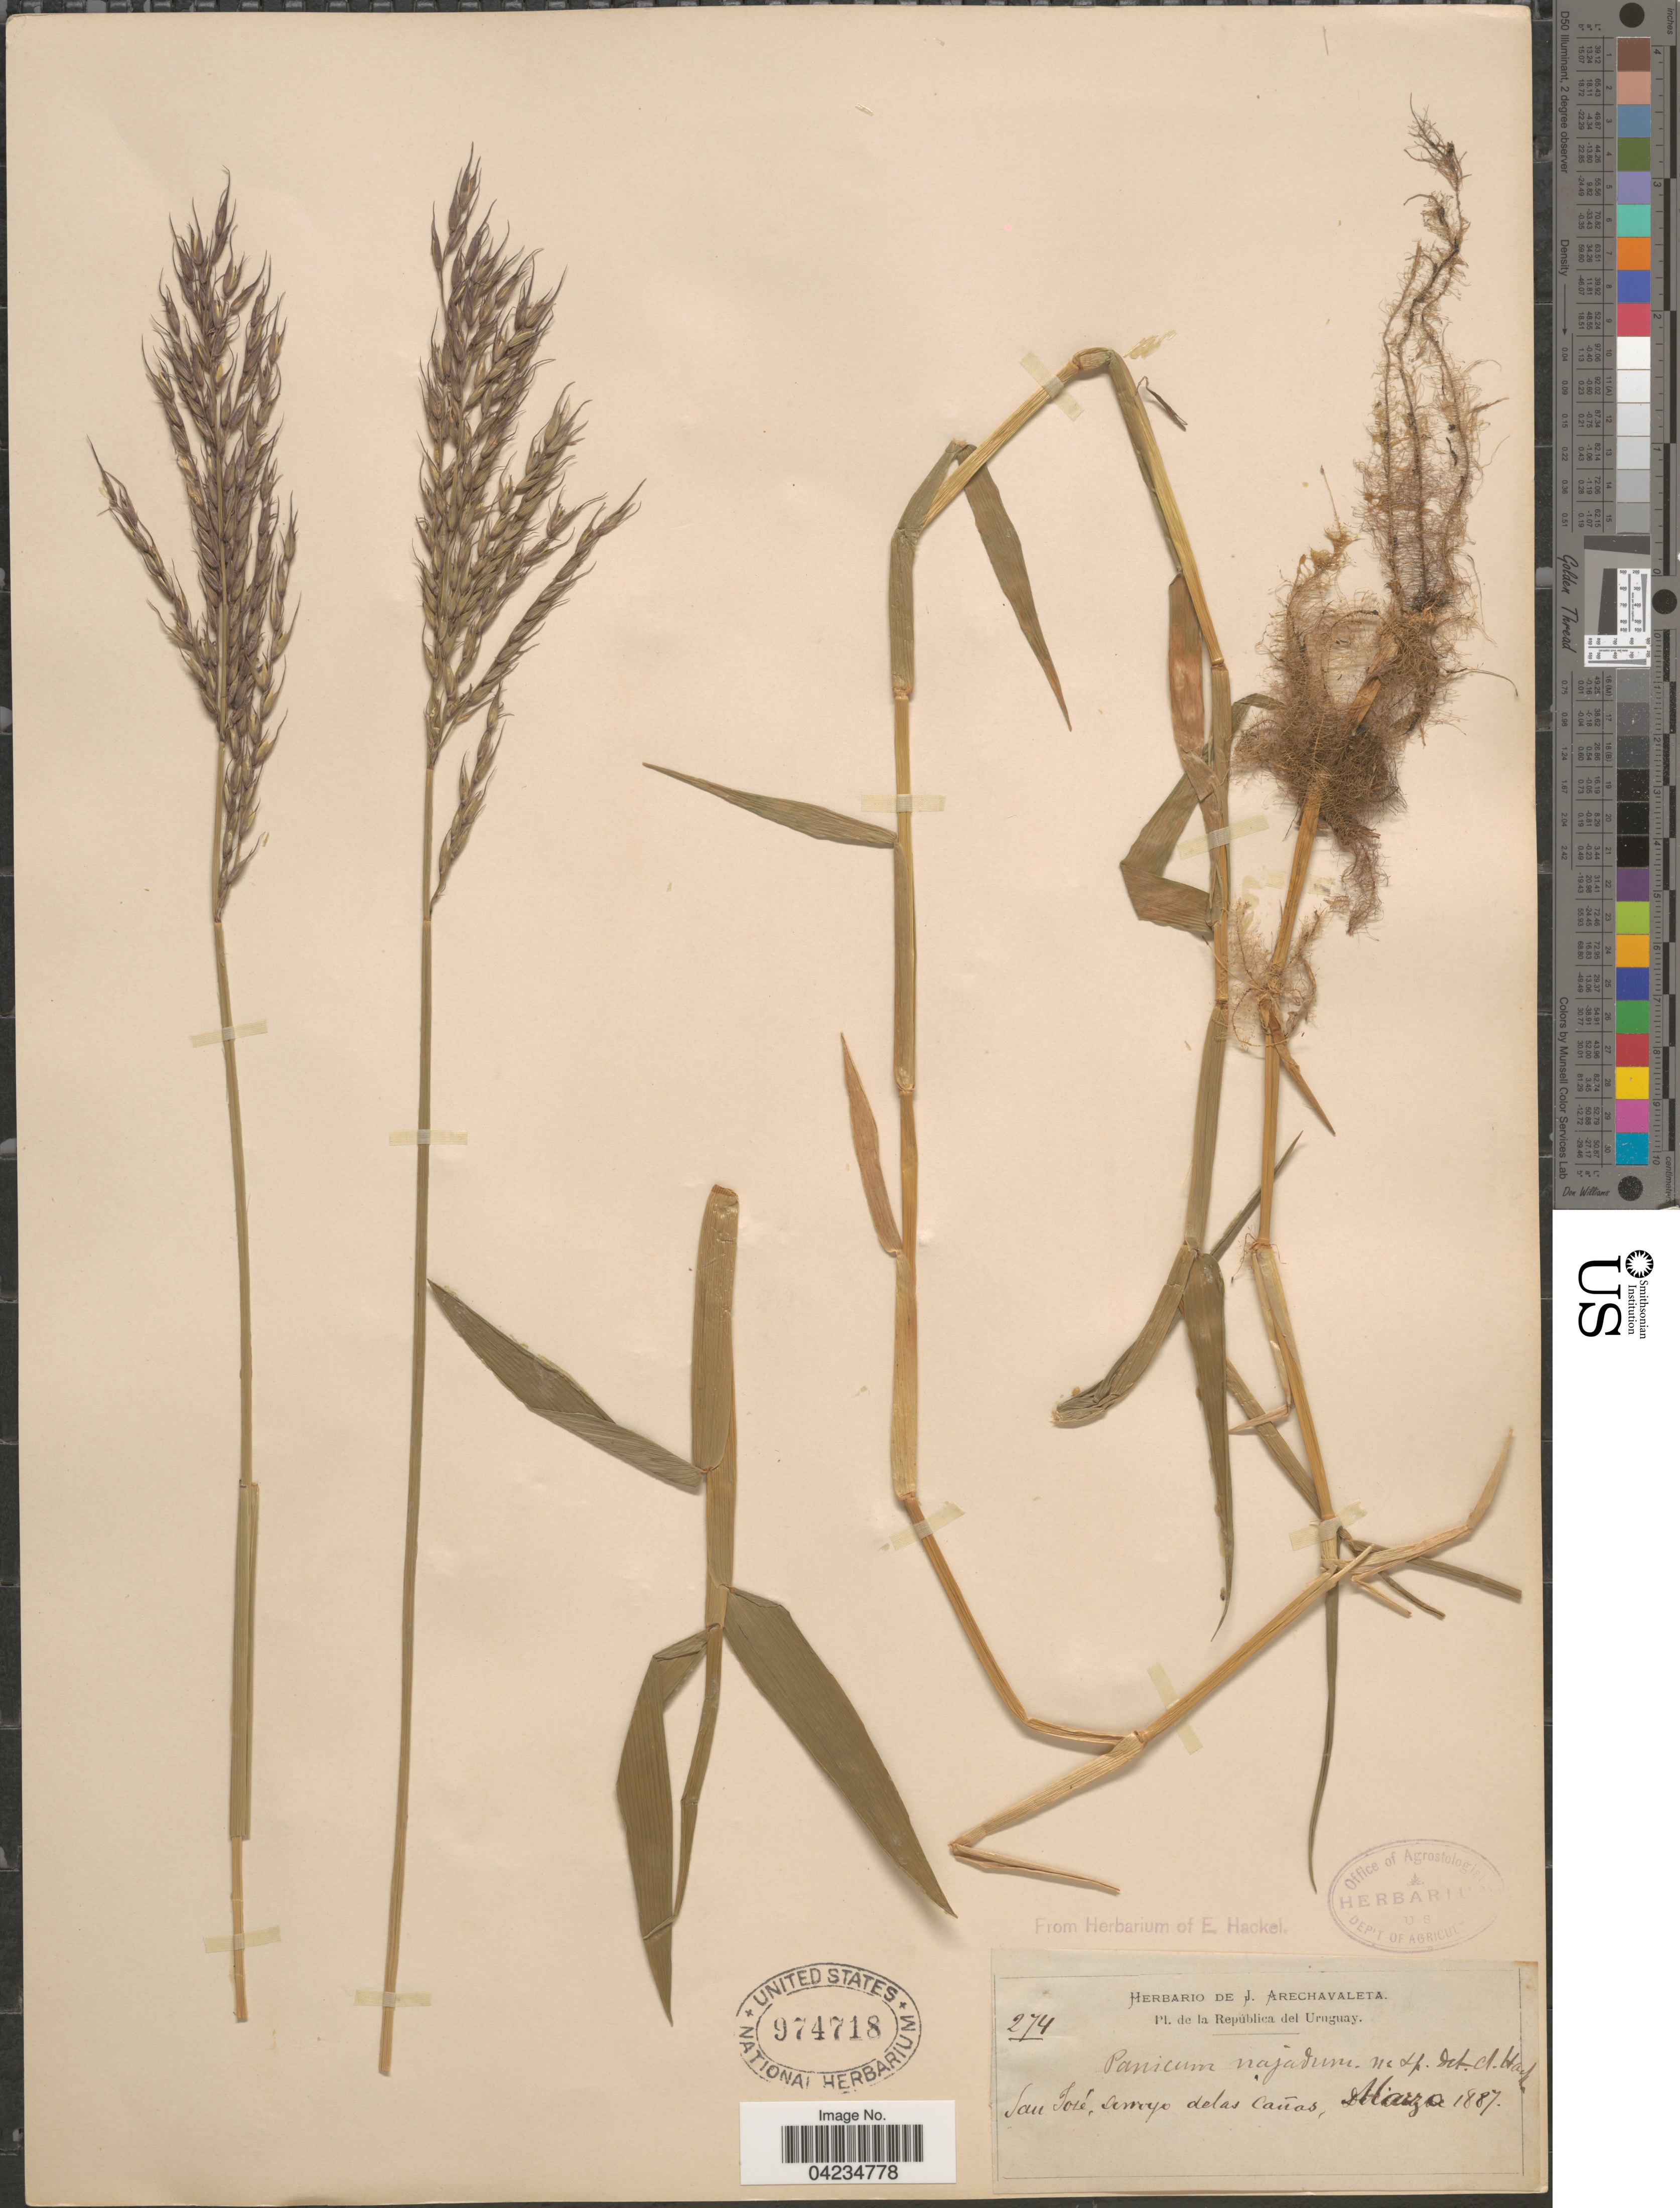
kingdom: Plantae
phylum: Tracheophyta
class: Liliopsida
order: Poales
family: Poaceae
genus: Oplismenopsis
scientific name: Oplismenopsis najada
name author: (Hack. & Arechav.) Parodi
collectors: ex herb. de J. Arechavaleta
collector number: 274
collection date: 1887-03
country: Uruguay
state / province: San Jose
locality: San José, arroyo delas Cañas.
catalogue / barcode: US 974718